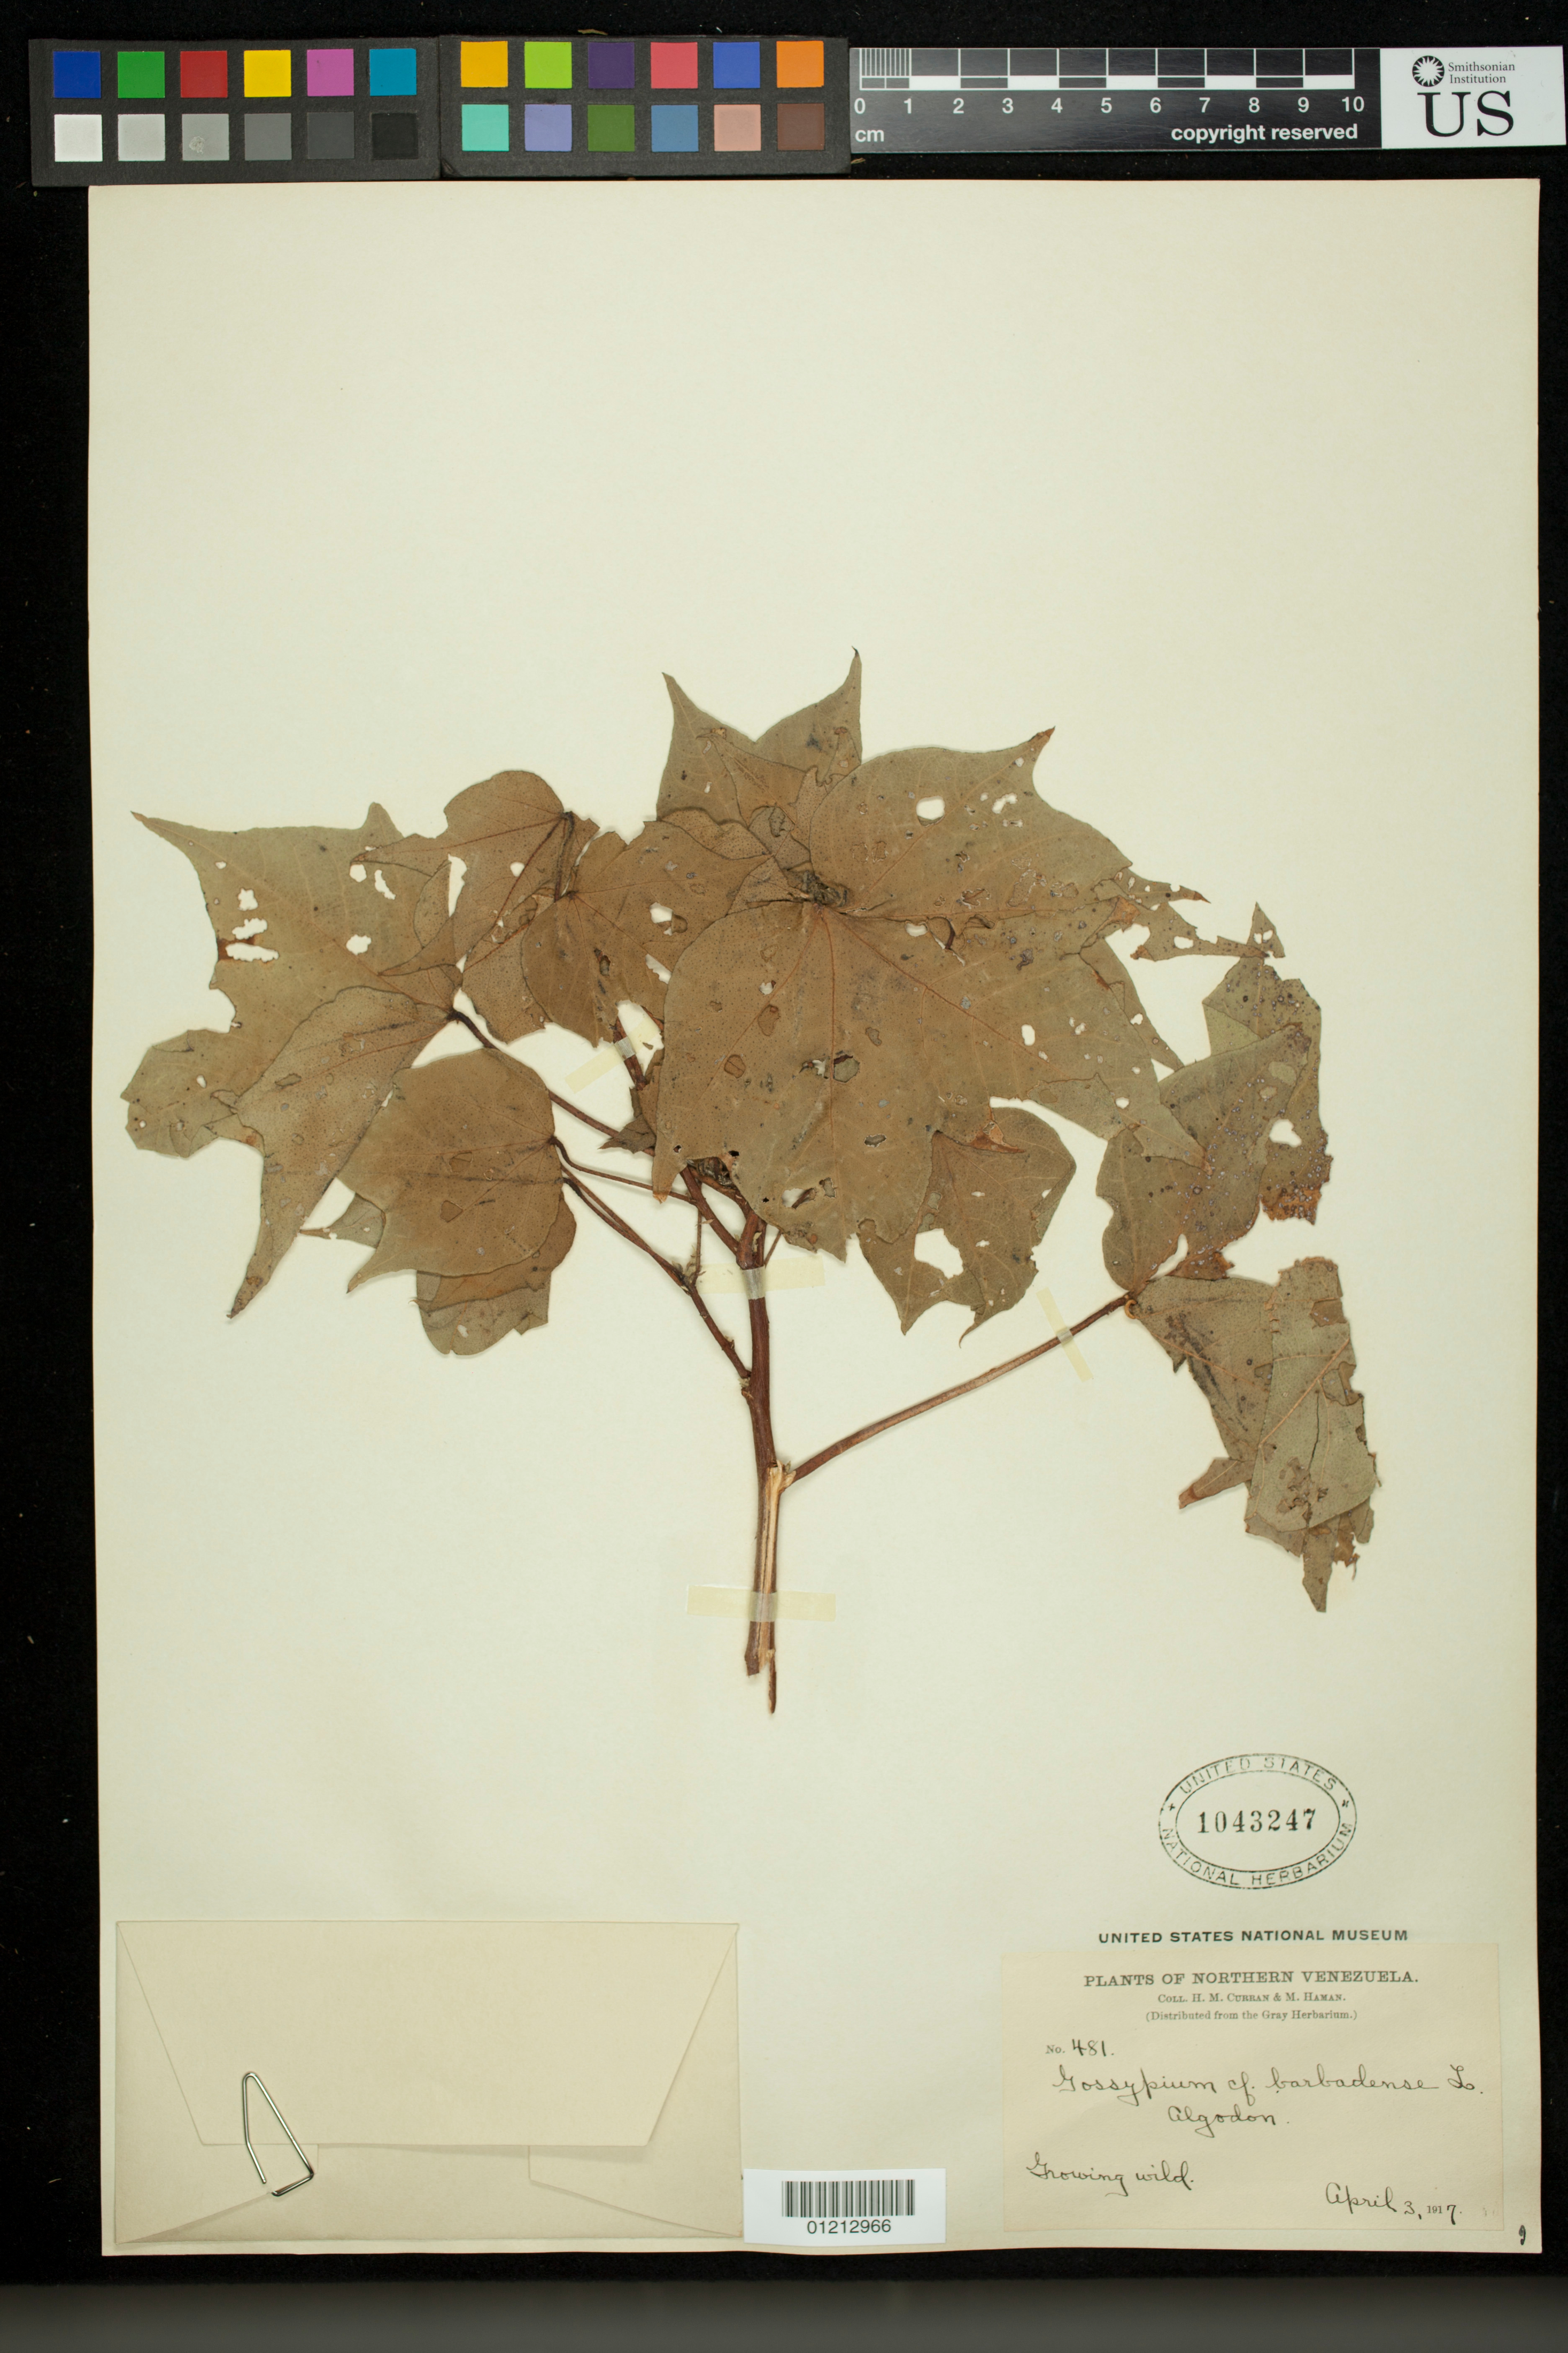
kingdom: Plantae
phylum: Tracheophyta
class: Magnoliopsida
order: Malvales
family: Malvaceae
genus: Gossypium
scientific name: Gossypium barbadense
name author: L.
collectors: H. M. Curran & M. Haman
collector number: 481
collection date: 1917-04-03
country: Venezuela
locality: Northern Venezuela. Algodon.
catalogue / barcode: US 1043247